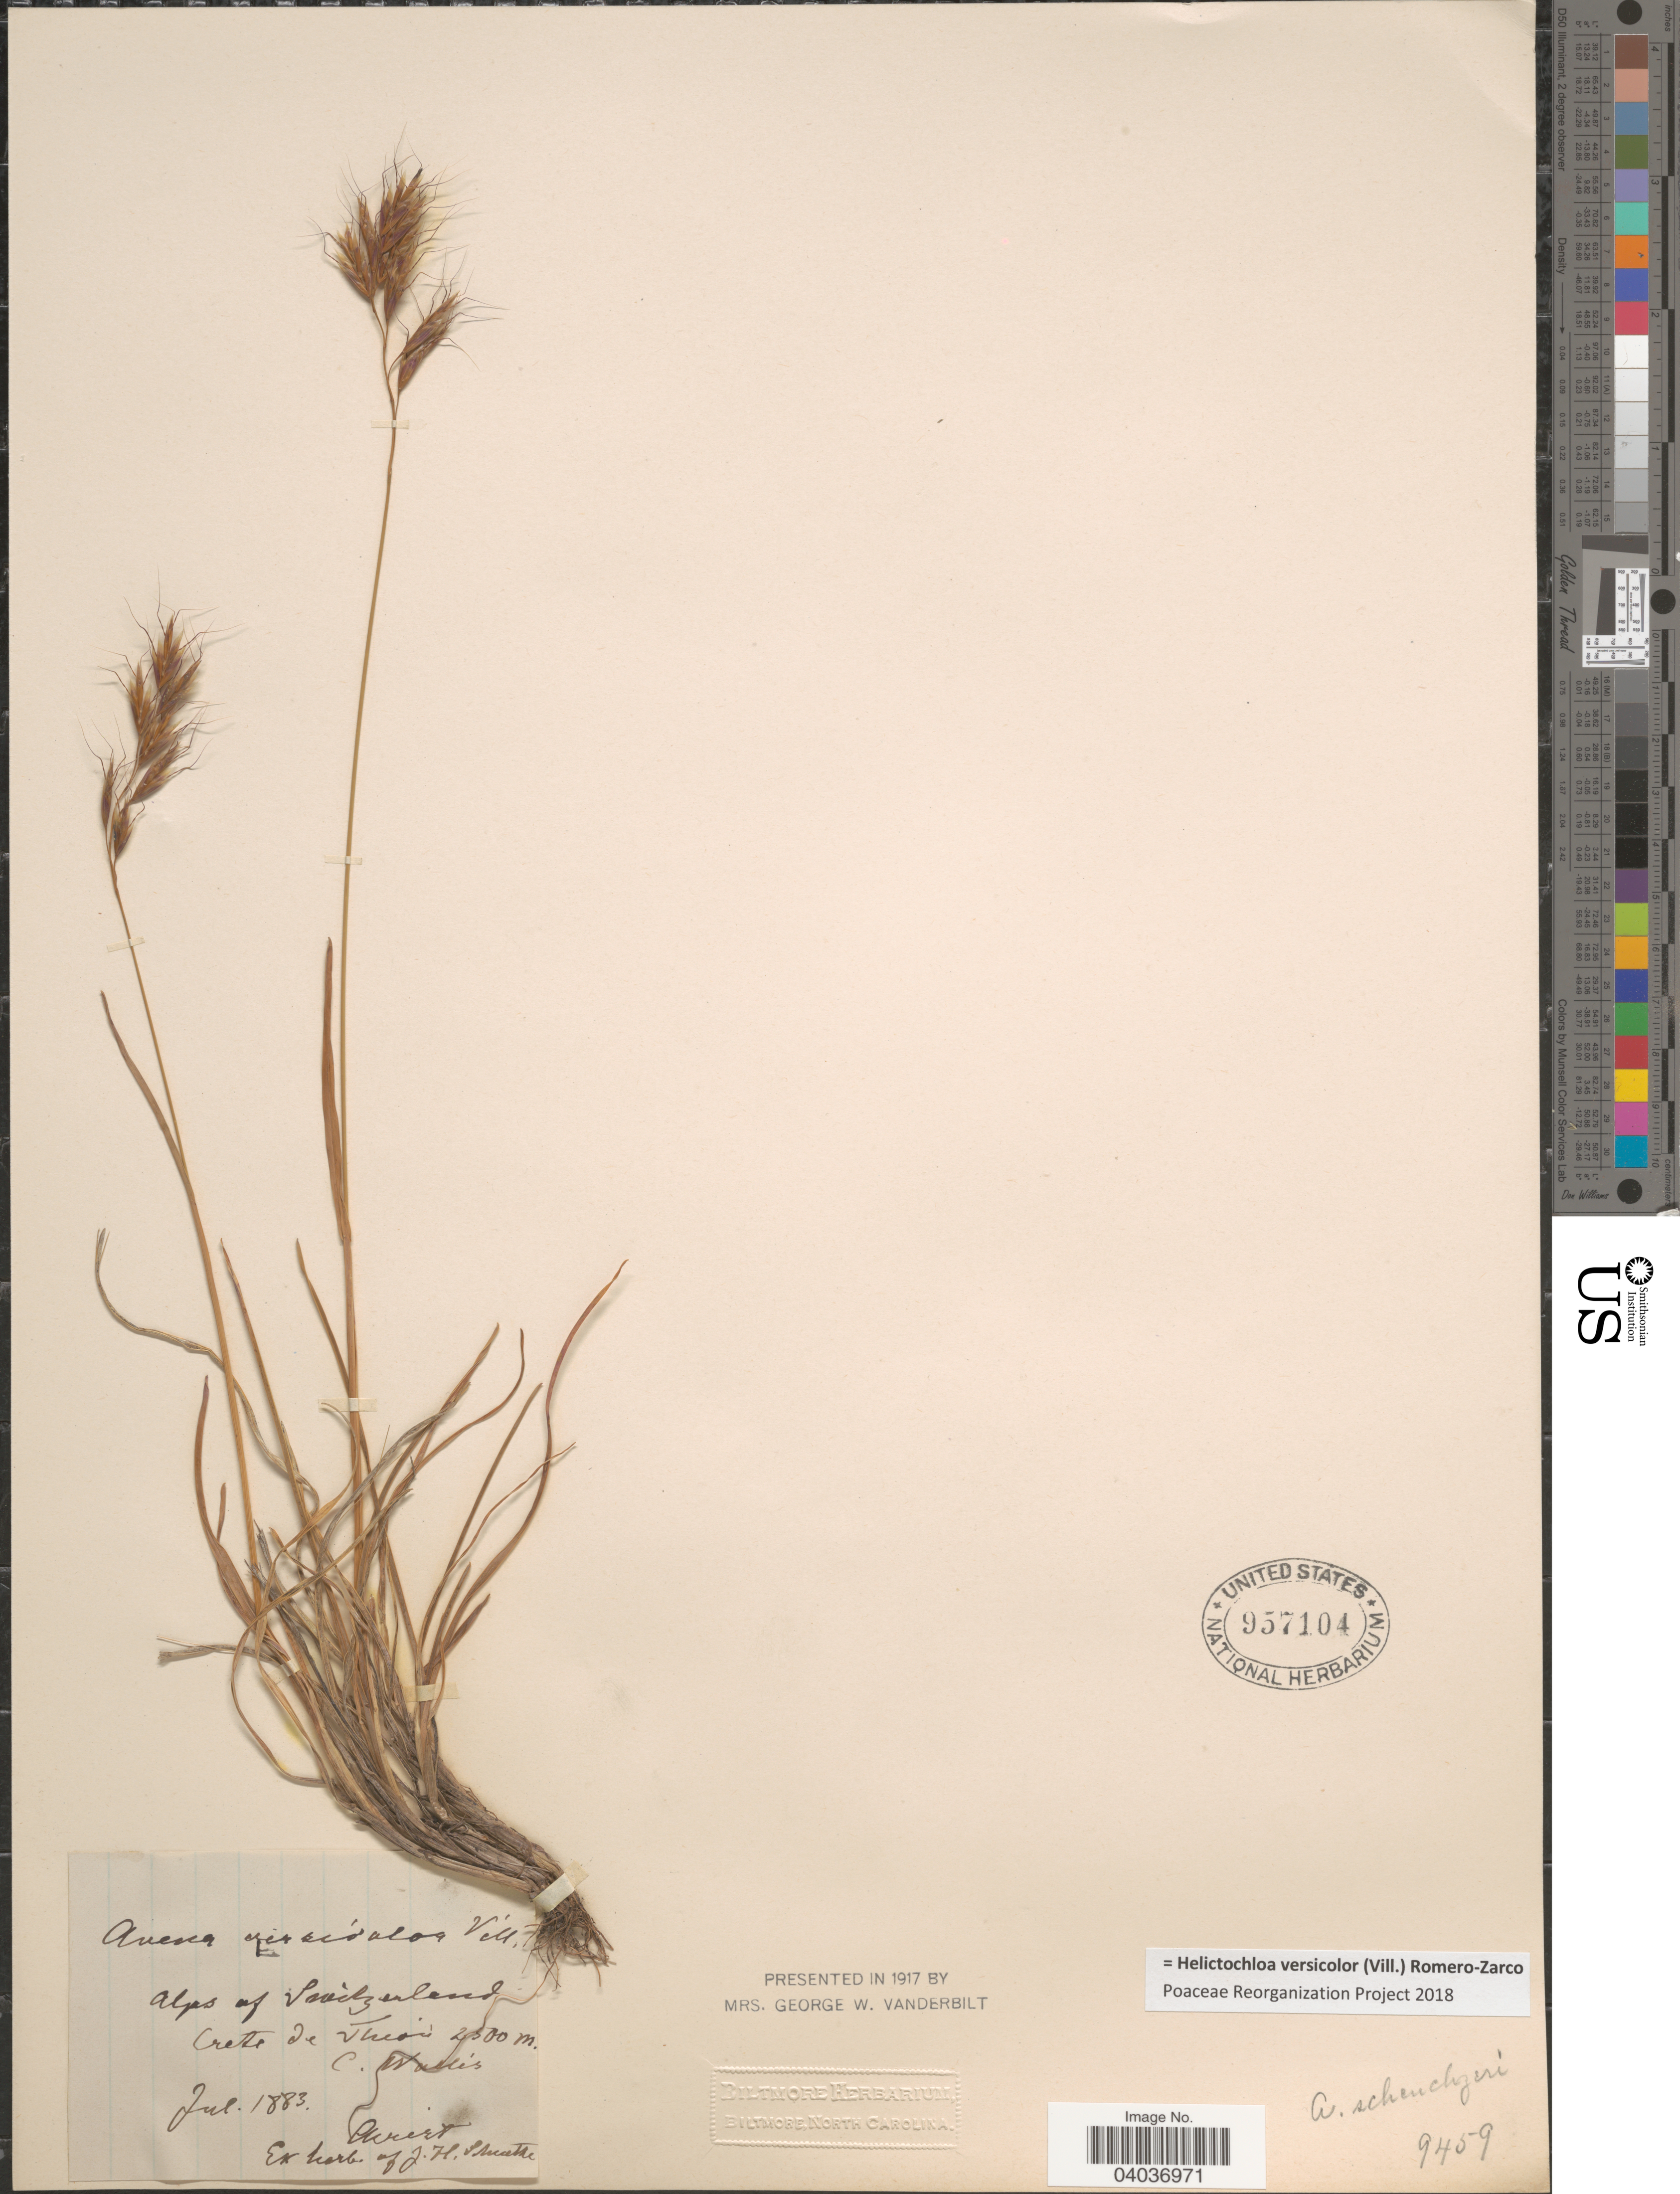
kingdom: Plantae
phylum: Tracheophyta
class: Liliopsida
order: Poales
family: Poaceae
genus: Helictochloa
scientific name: Helictochloa versicolor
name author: (Vill.) Romero Zarco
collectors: C. Wallis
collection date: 1883-07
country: Switzerland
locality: Crete de Theor.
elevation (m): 2500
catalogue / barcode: US 957104